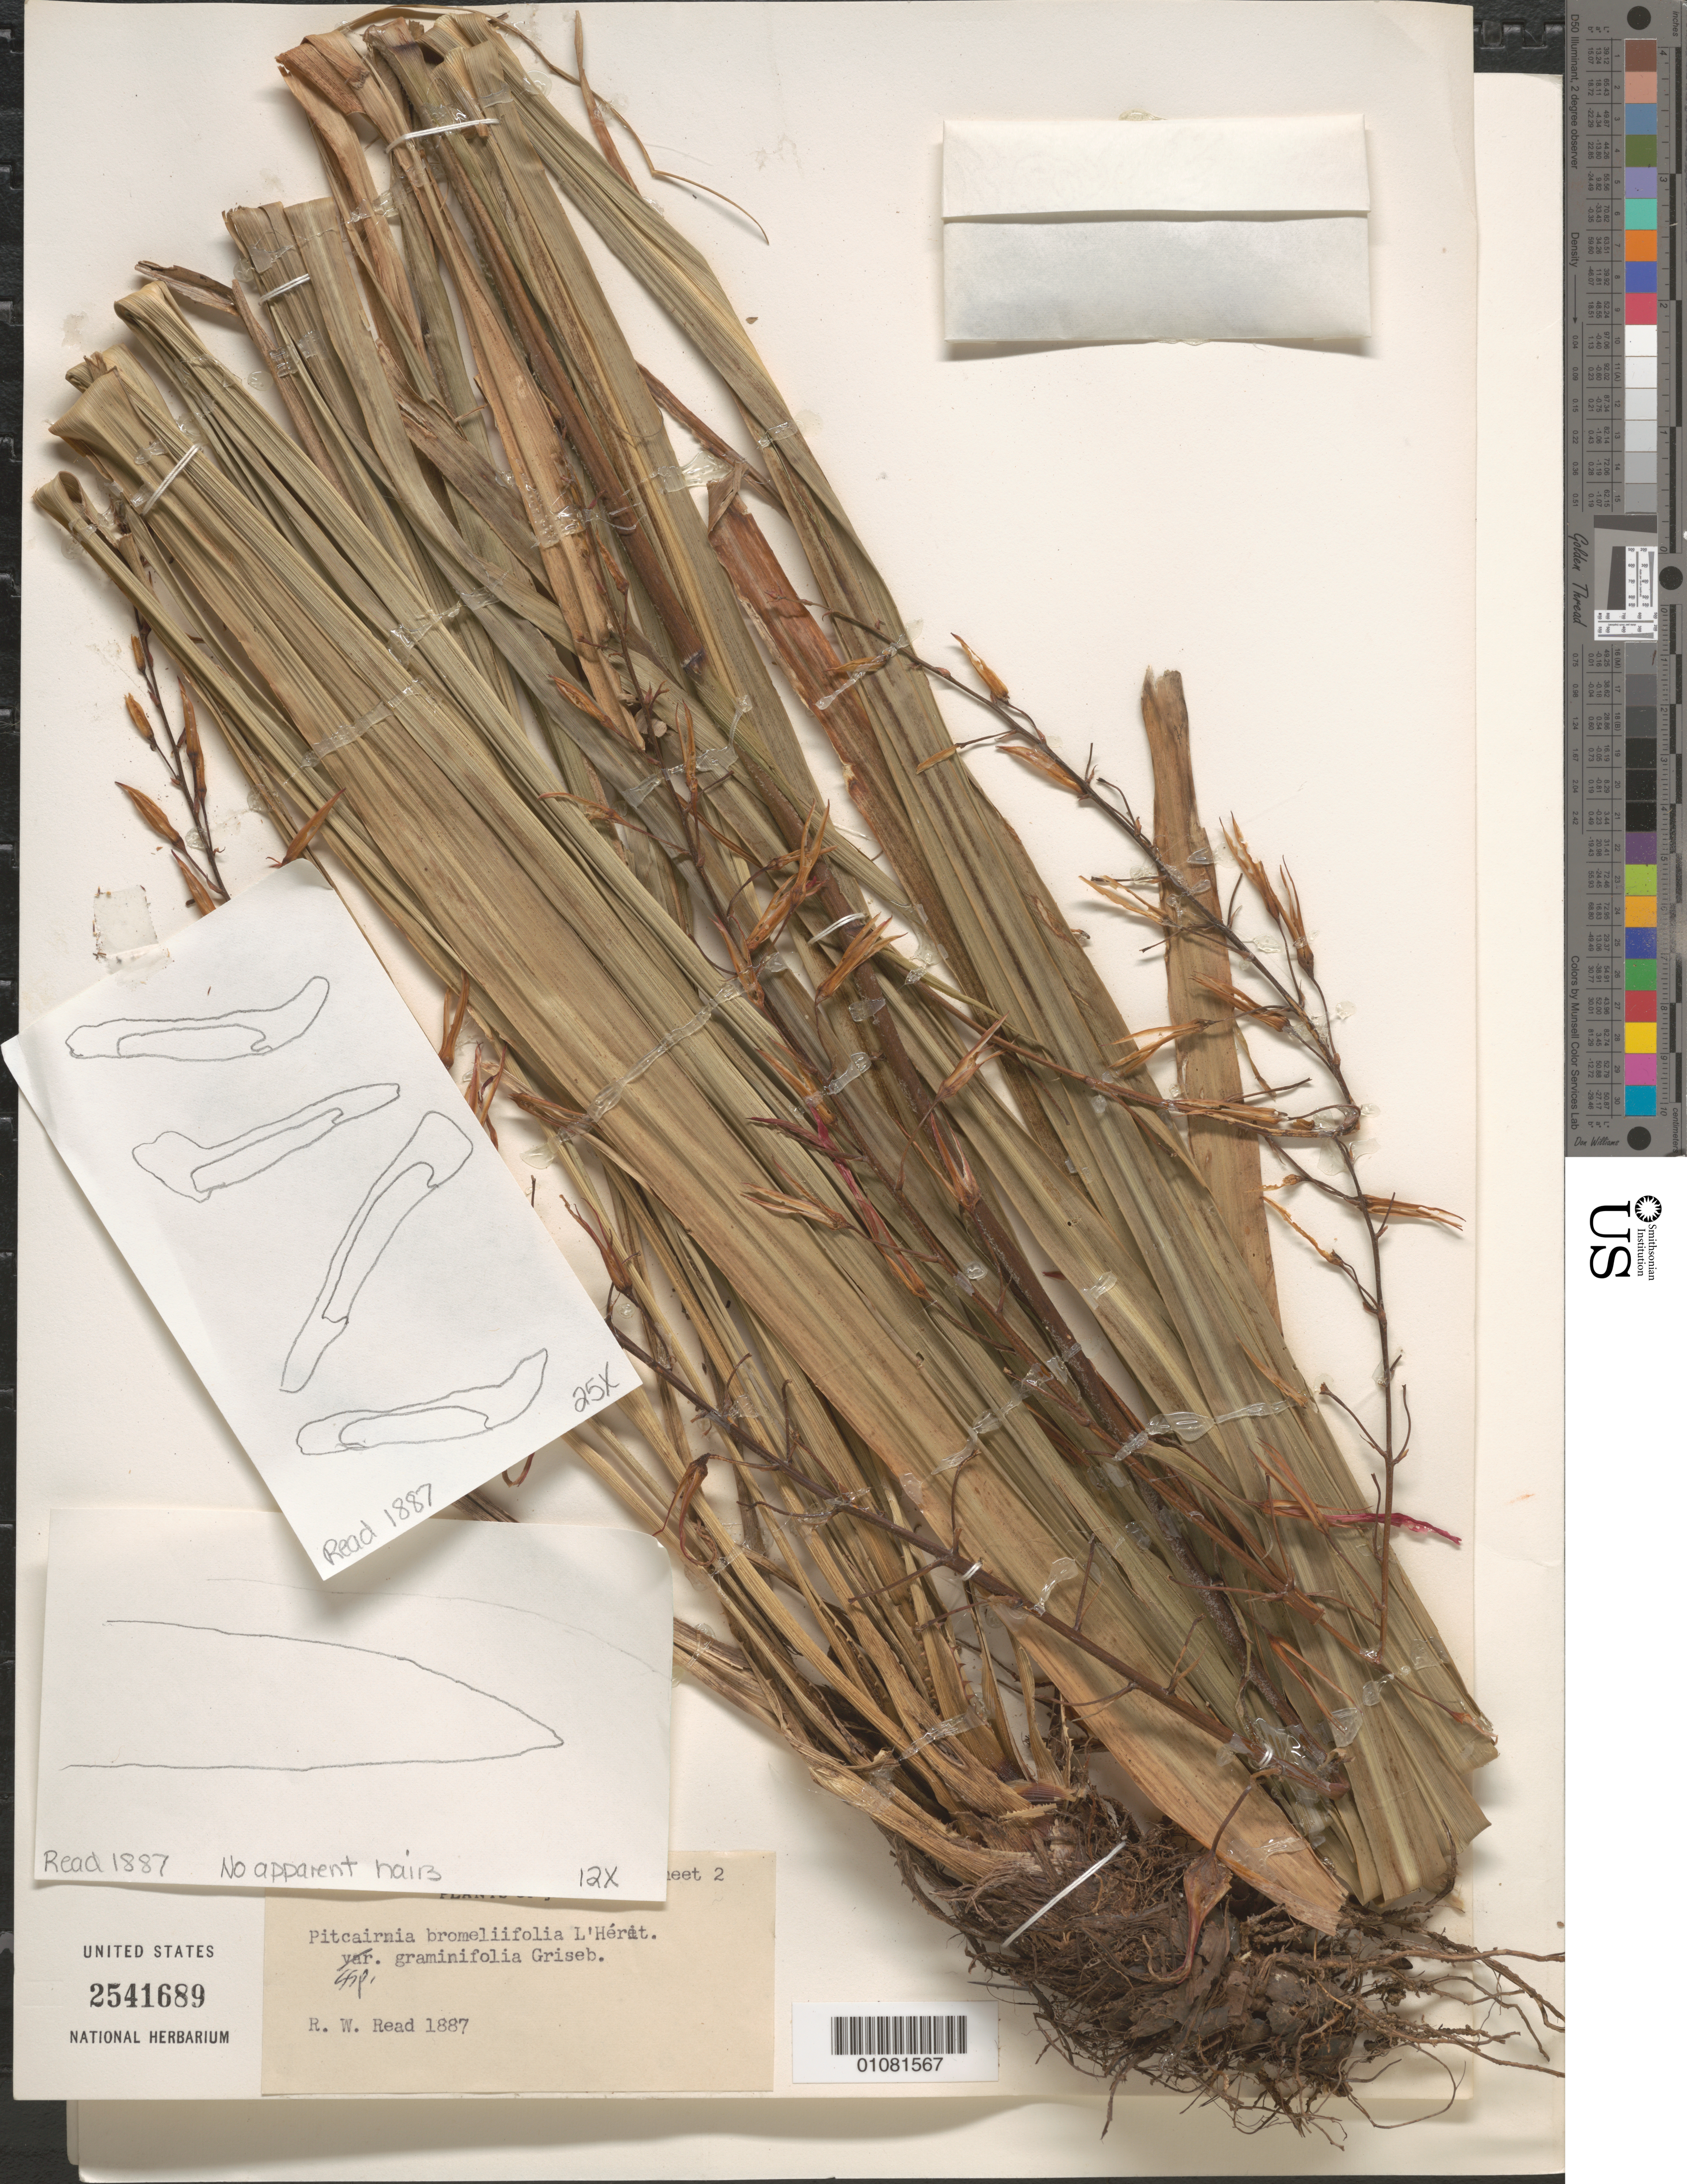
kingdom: Plantae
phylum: Tracheophyta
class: Liliopsida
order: Poales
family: Bromeliaceae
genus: Pitcairnia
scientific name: Pitcairnia bromeliifolia var. graminifolia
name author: Griseb.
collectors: R. W. Read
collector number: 1887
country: Jamaica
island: Jamaica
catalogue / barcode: US 2541689